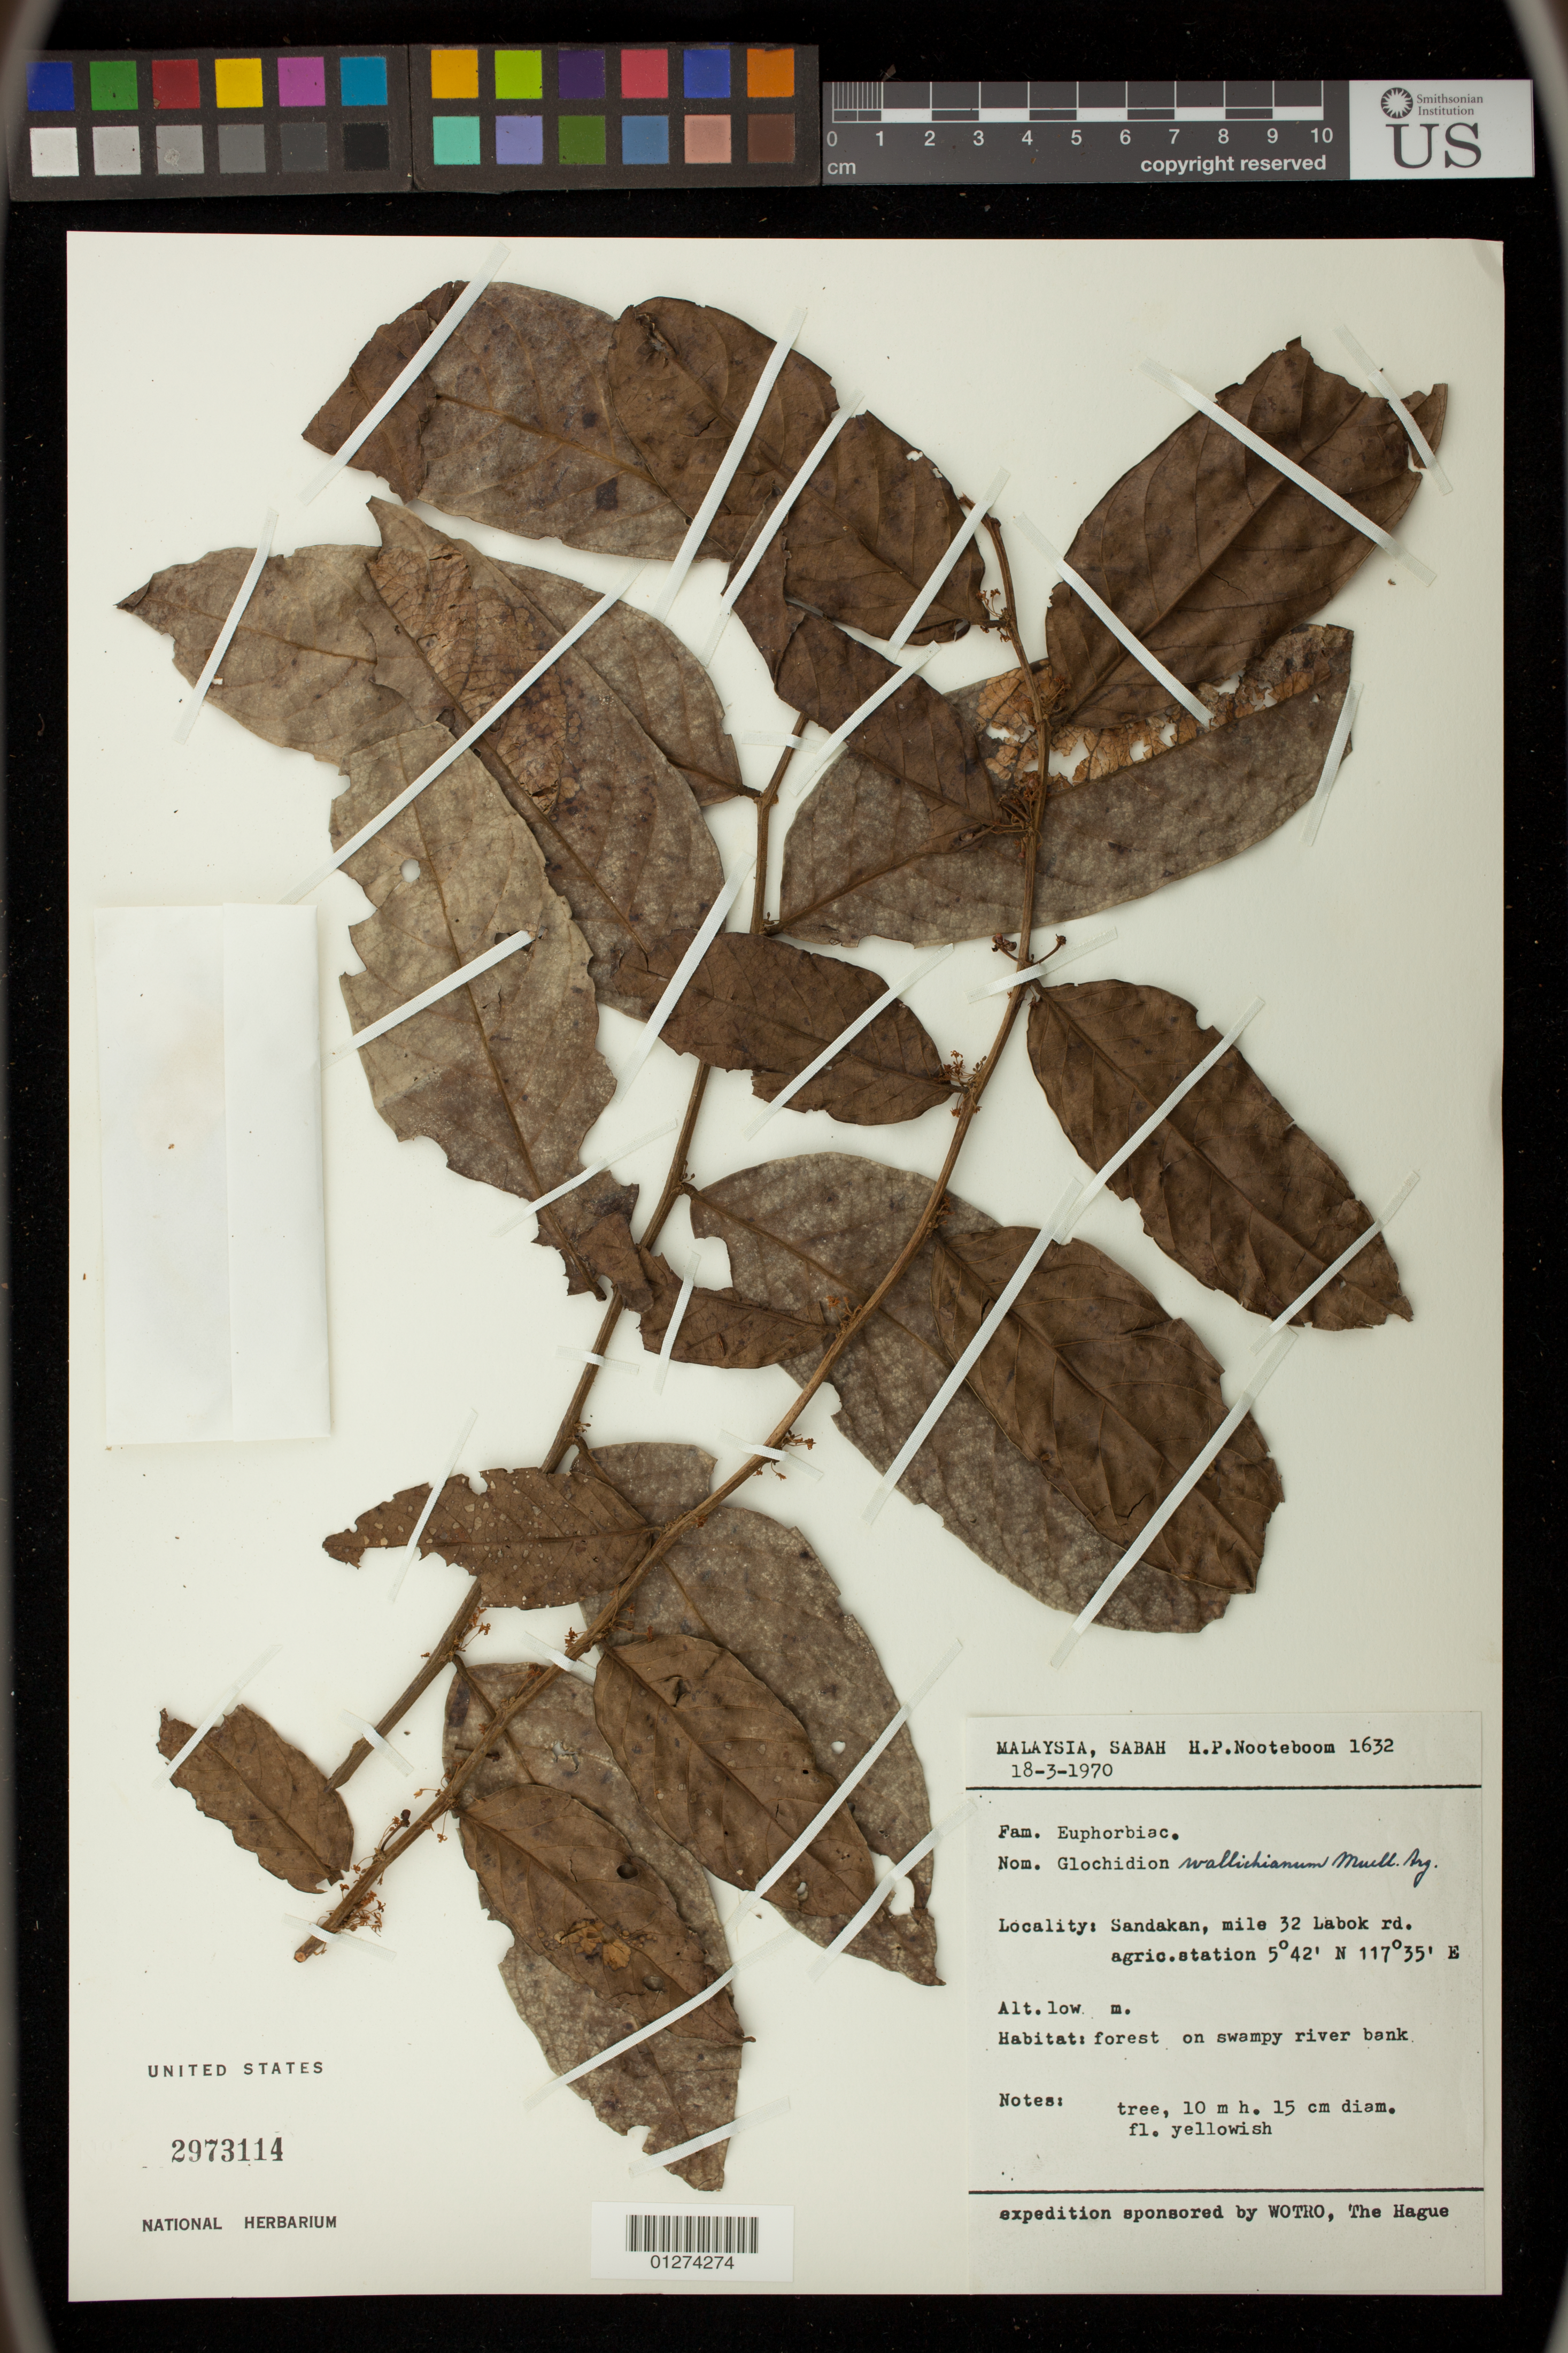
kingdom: Plantae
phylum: Tracheophyta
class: Magnoliopsida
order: Malpighiales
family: Phyllanthaceae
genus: Glochidion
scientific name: Glochidion wallichianum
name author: Müll. Arg.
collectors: H. P. Nooteboom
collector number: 1632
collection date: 1970-03-18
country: Malaysia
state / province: Sabah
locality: Sandakan, mile 32 Labok rd. agric. station.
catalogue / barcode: US 2973114